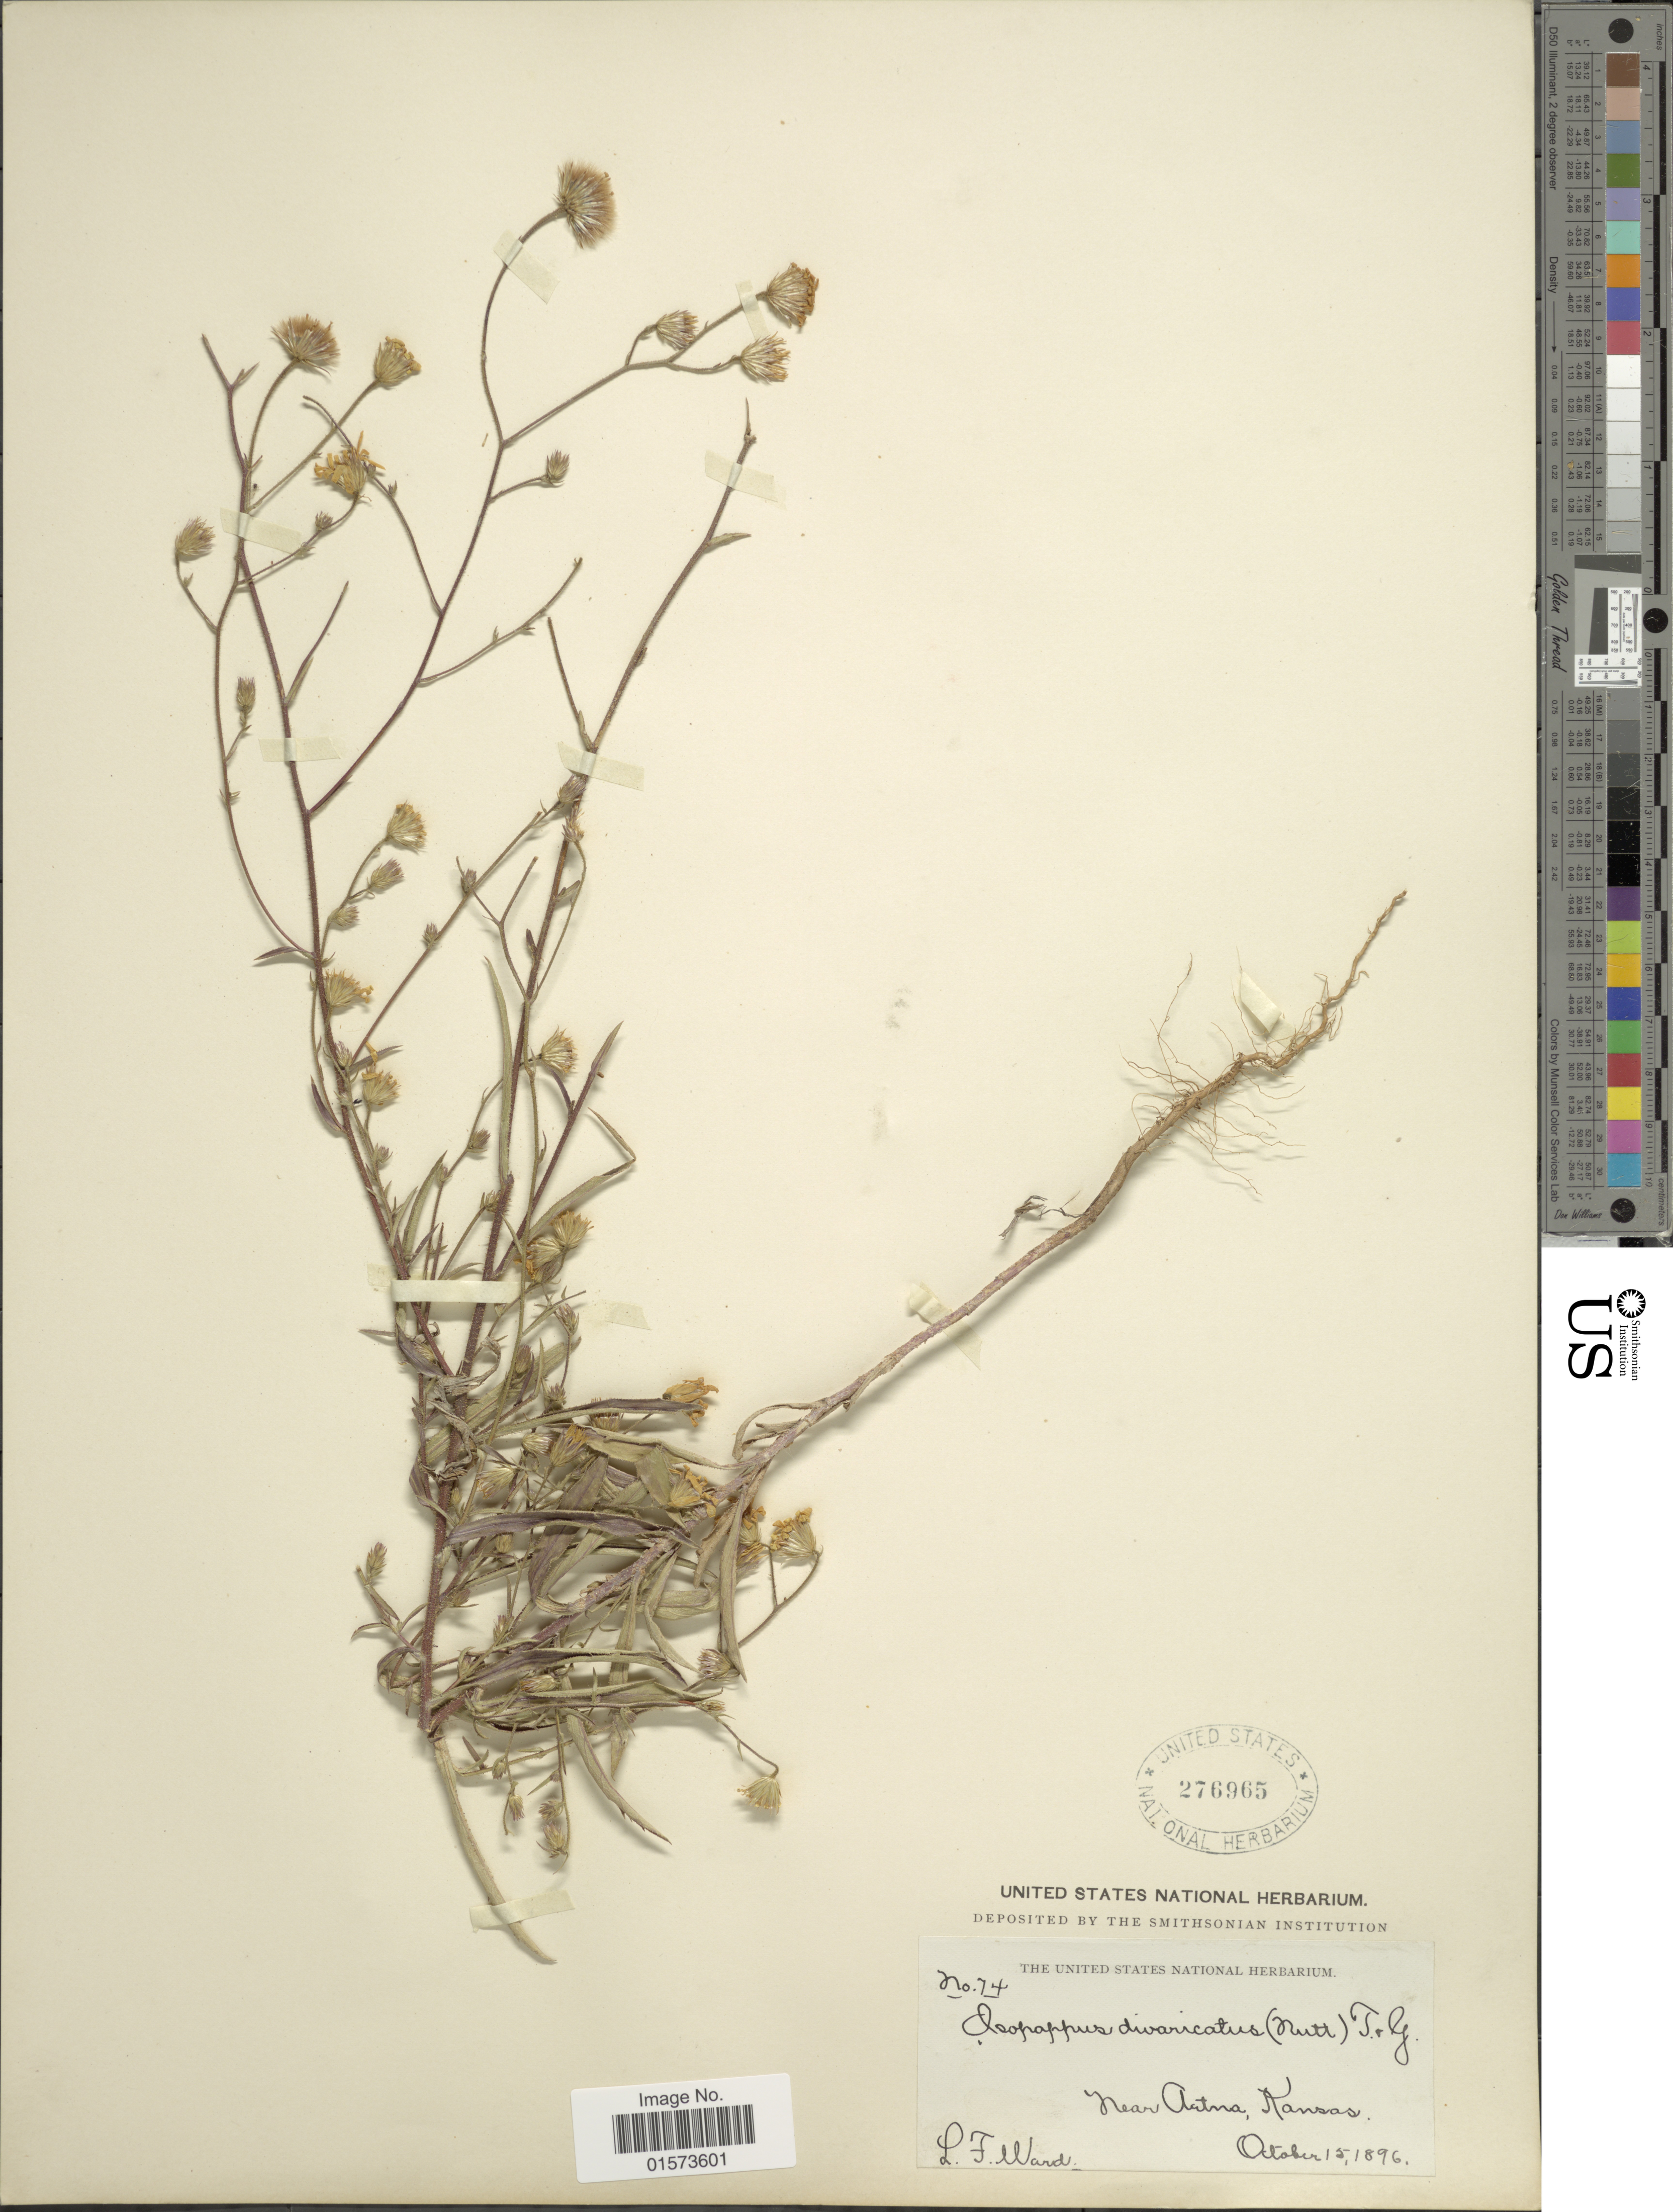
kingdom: Plantae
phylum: Tracheophyta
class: Magnoliopsida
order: Asterales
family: Asteraceae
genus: Croptilon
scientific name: Croptilon divaricatum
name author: (Nutt.) Raf.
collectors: L. Ward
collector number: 74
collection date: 1896-10-15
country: United States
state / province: Kansas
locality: Near Atna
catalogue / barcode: US 276965